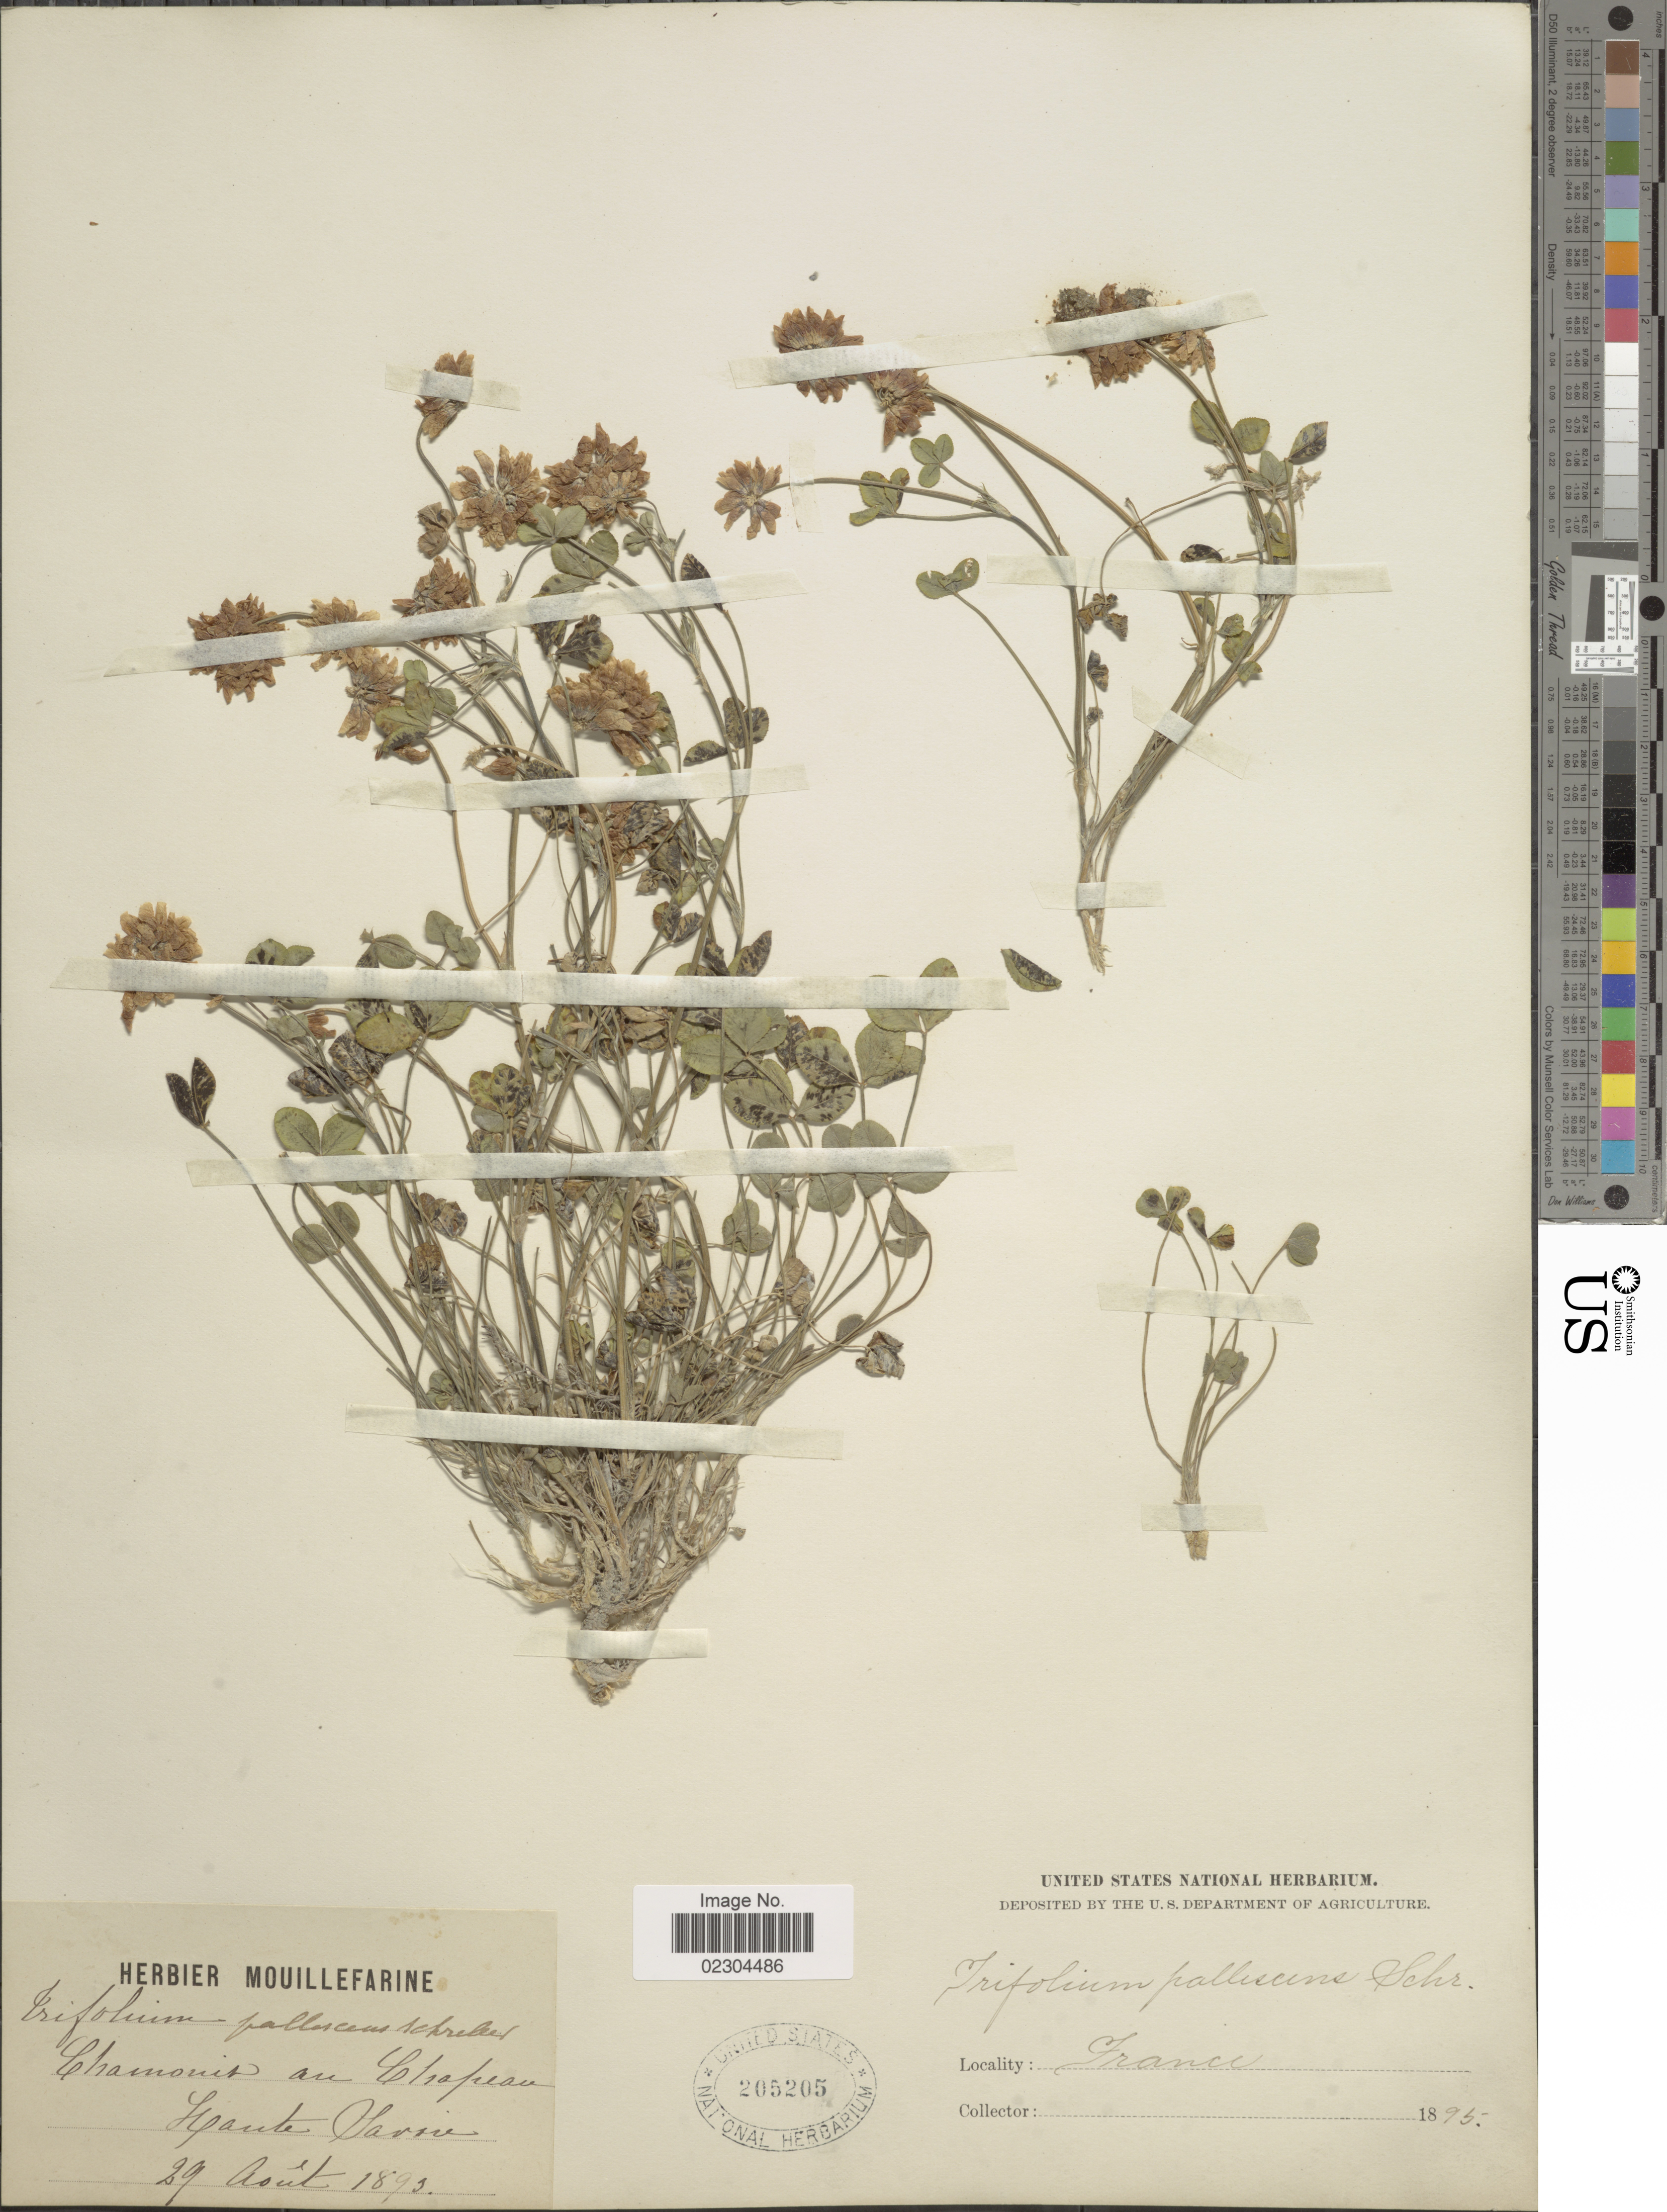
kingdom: Plantae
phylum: Tracheophyta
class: Magnoliopsida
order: Fabales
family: Fabaceae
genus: Trifolium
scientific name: Trifolium pallescens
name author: Schreb.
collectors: ex herb. Mouillefarine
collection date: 1893-08-29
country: France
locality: Chamonis au Chapeau, Haute Savoie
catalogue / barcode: US 205205